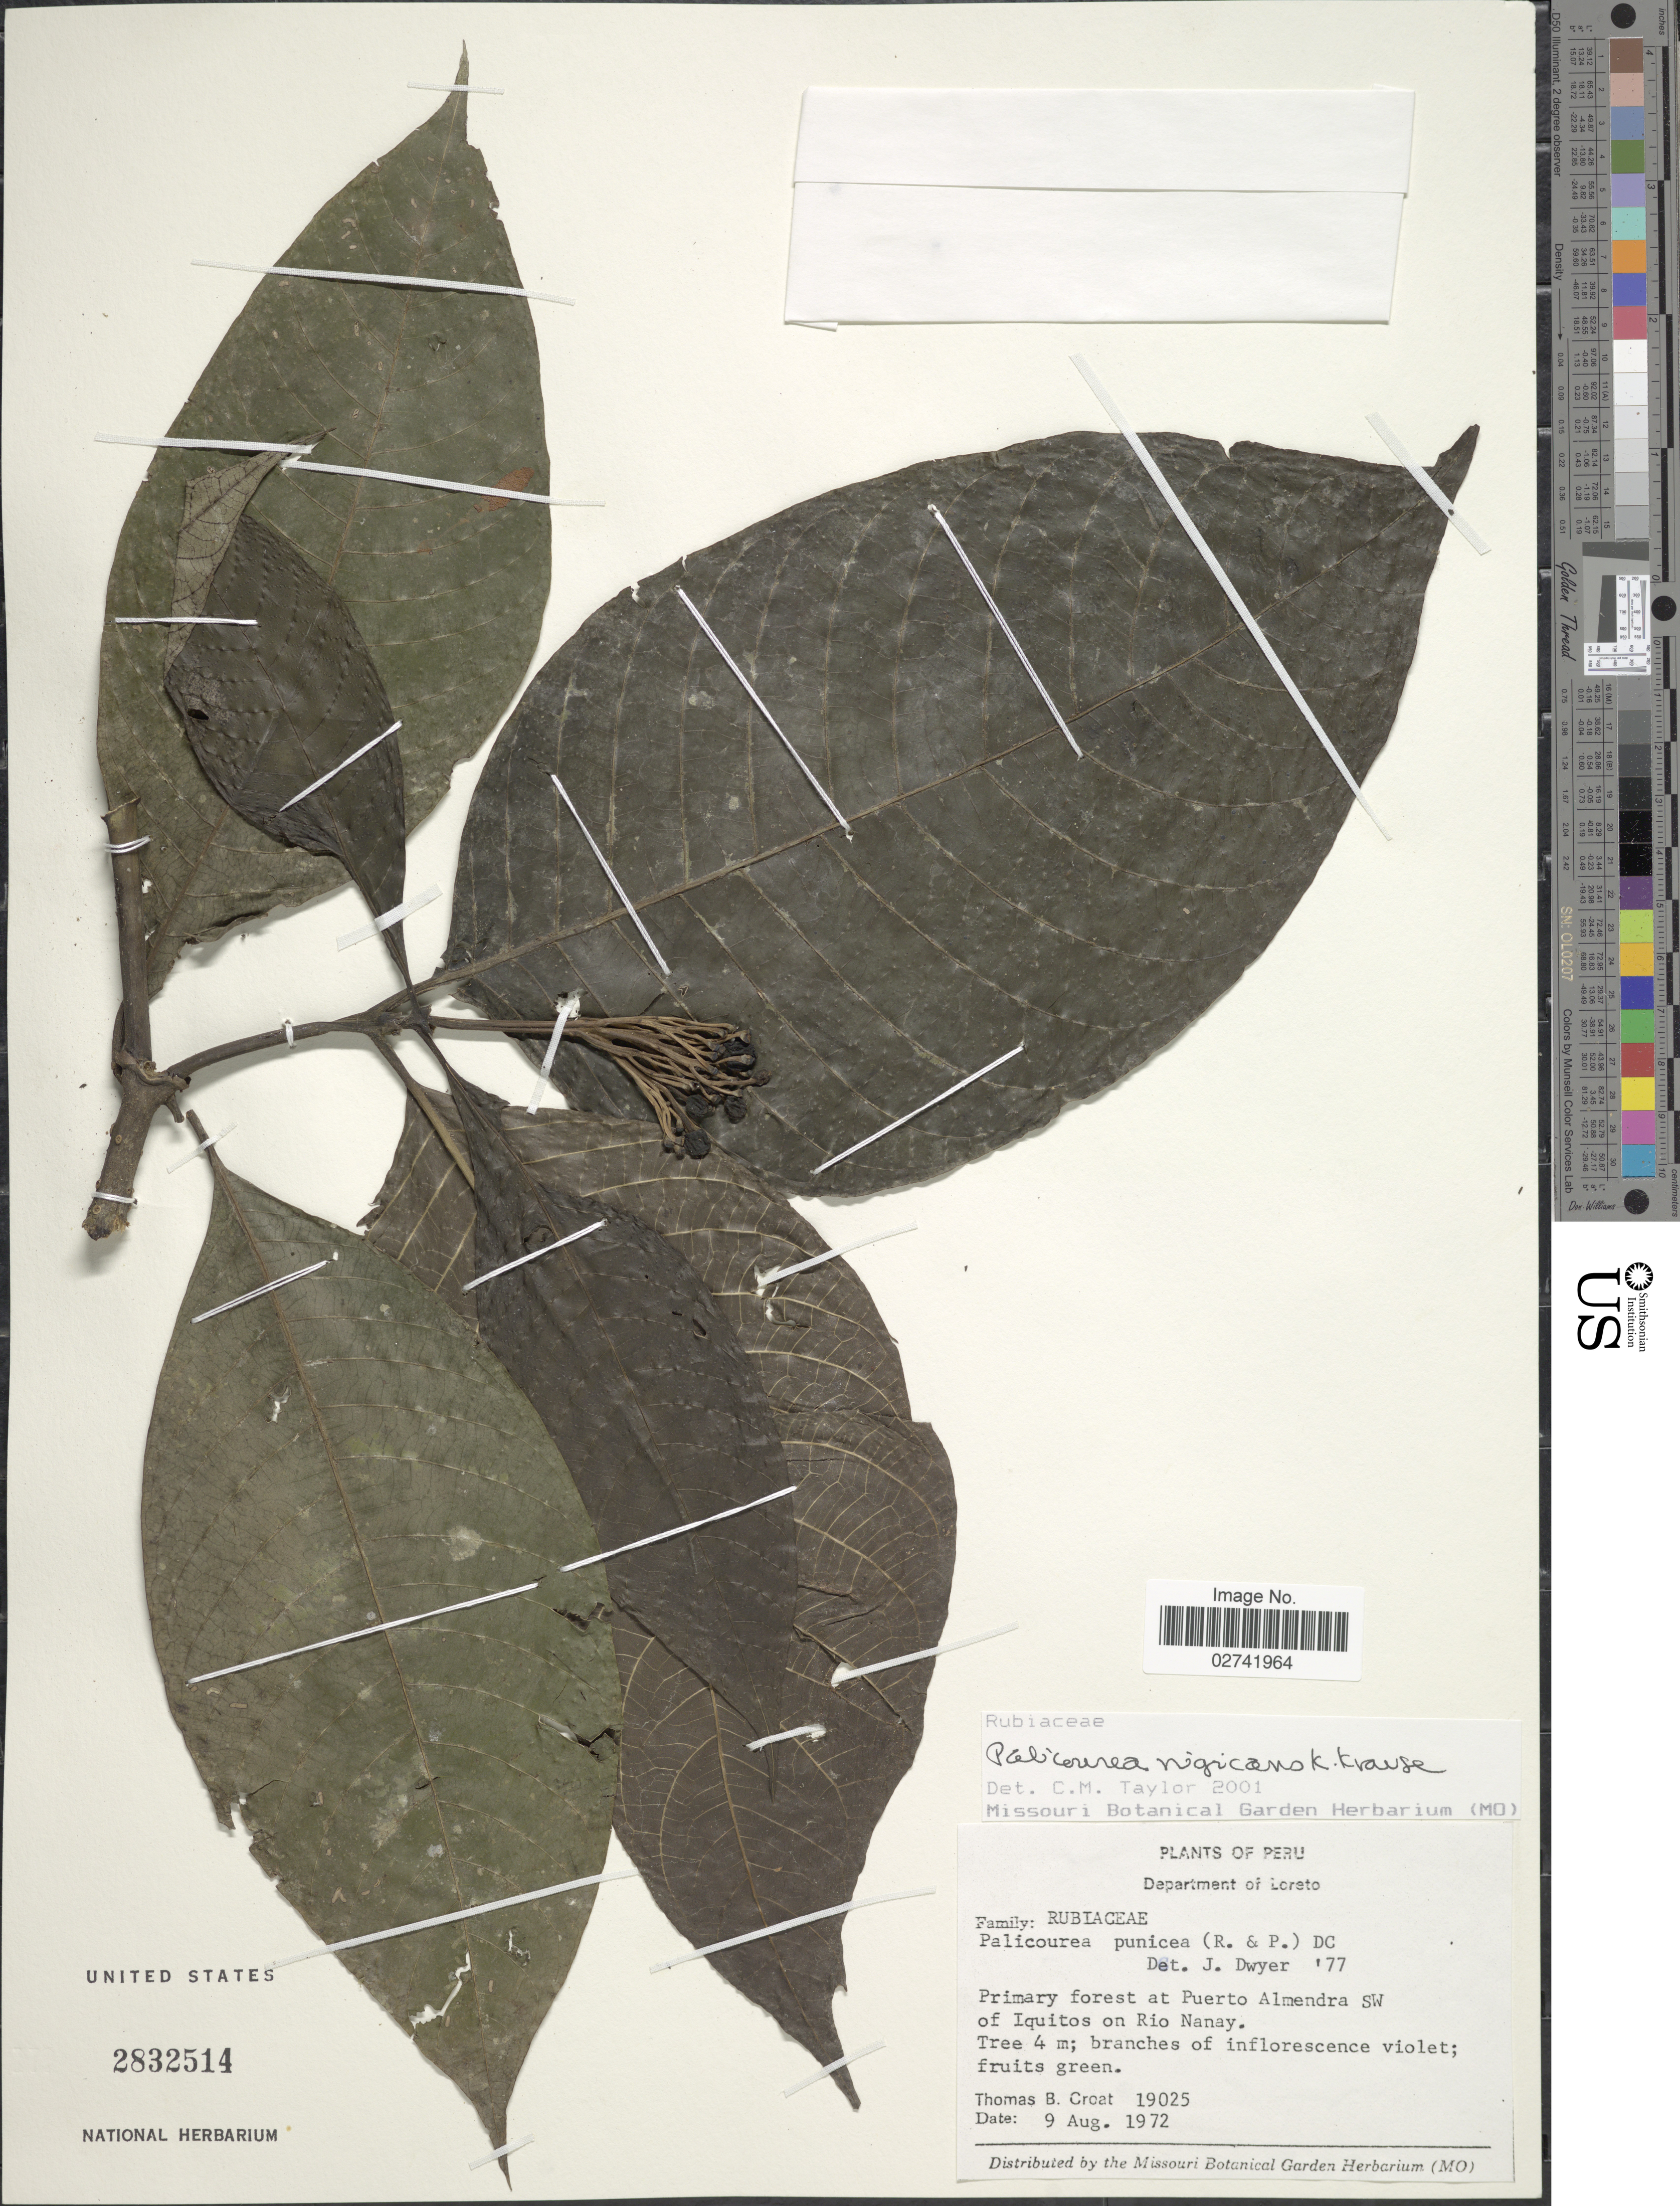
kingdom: Plantae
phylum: Tracheophyta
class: Magnoliopsida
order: Gentianales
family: Rubiaceae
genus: Palicourea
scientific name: Palicourea nigricans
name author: Krause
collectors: T. B. Croat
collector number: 19025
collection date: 1972-08-09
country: Peru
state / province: Loreto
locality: At Puerto Almendra Sw of Iquitos on Rio Nanay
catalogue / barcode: US 2832514